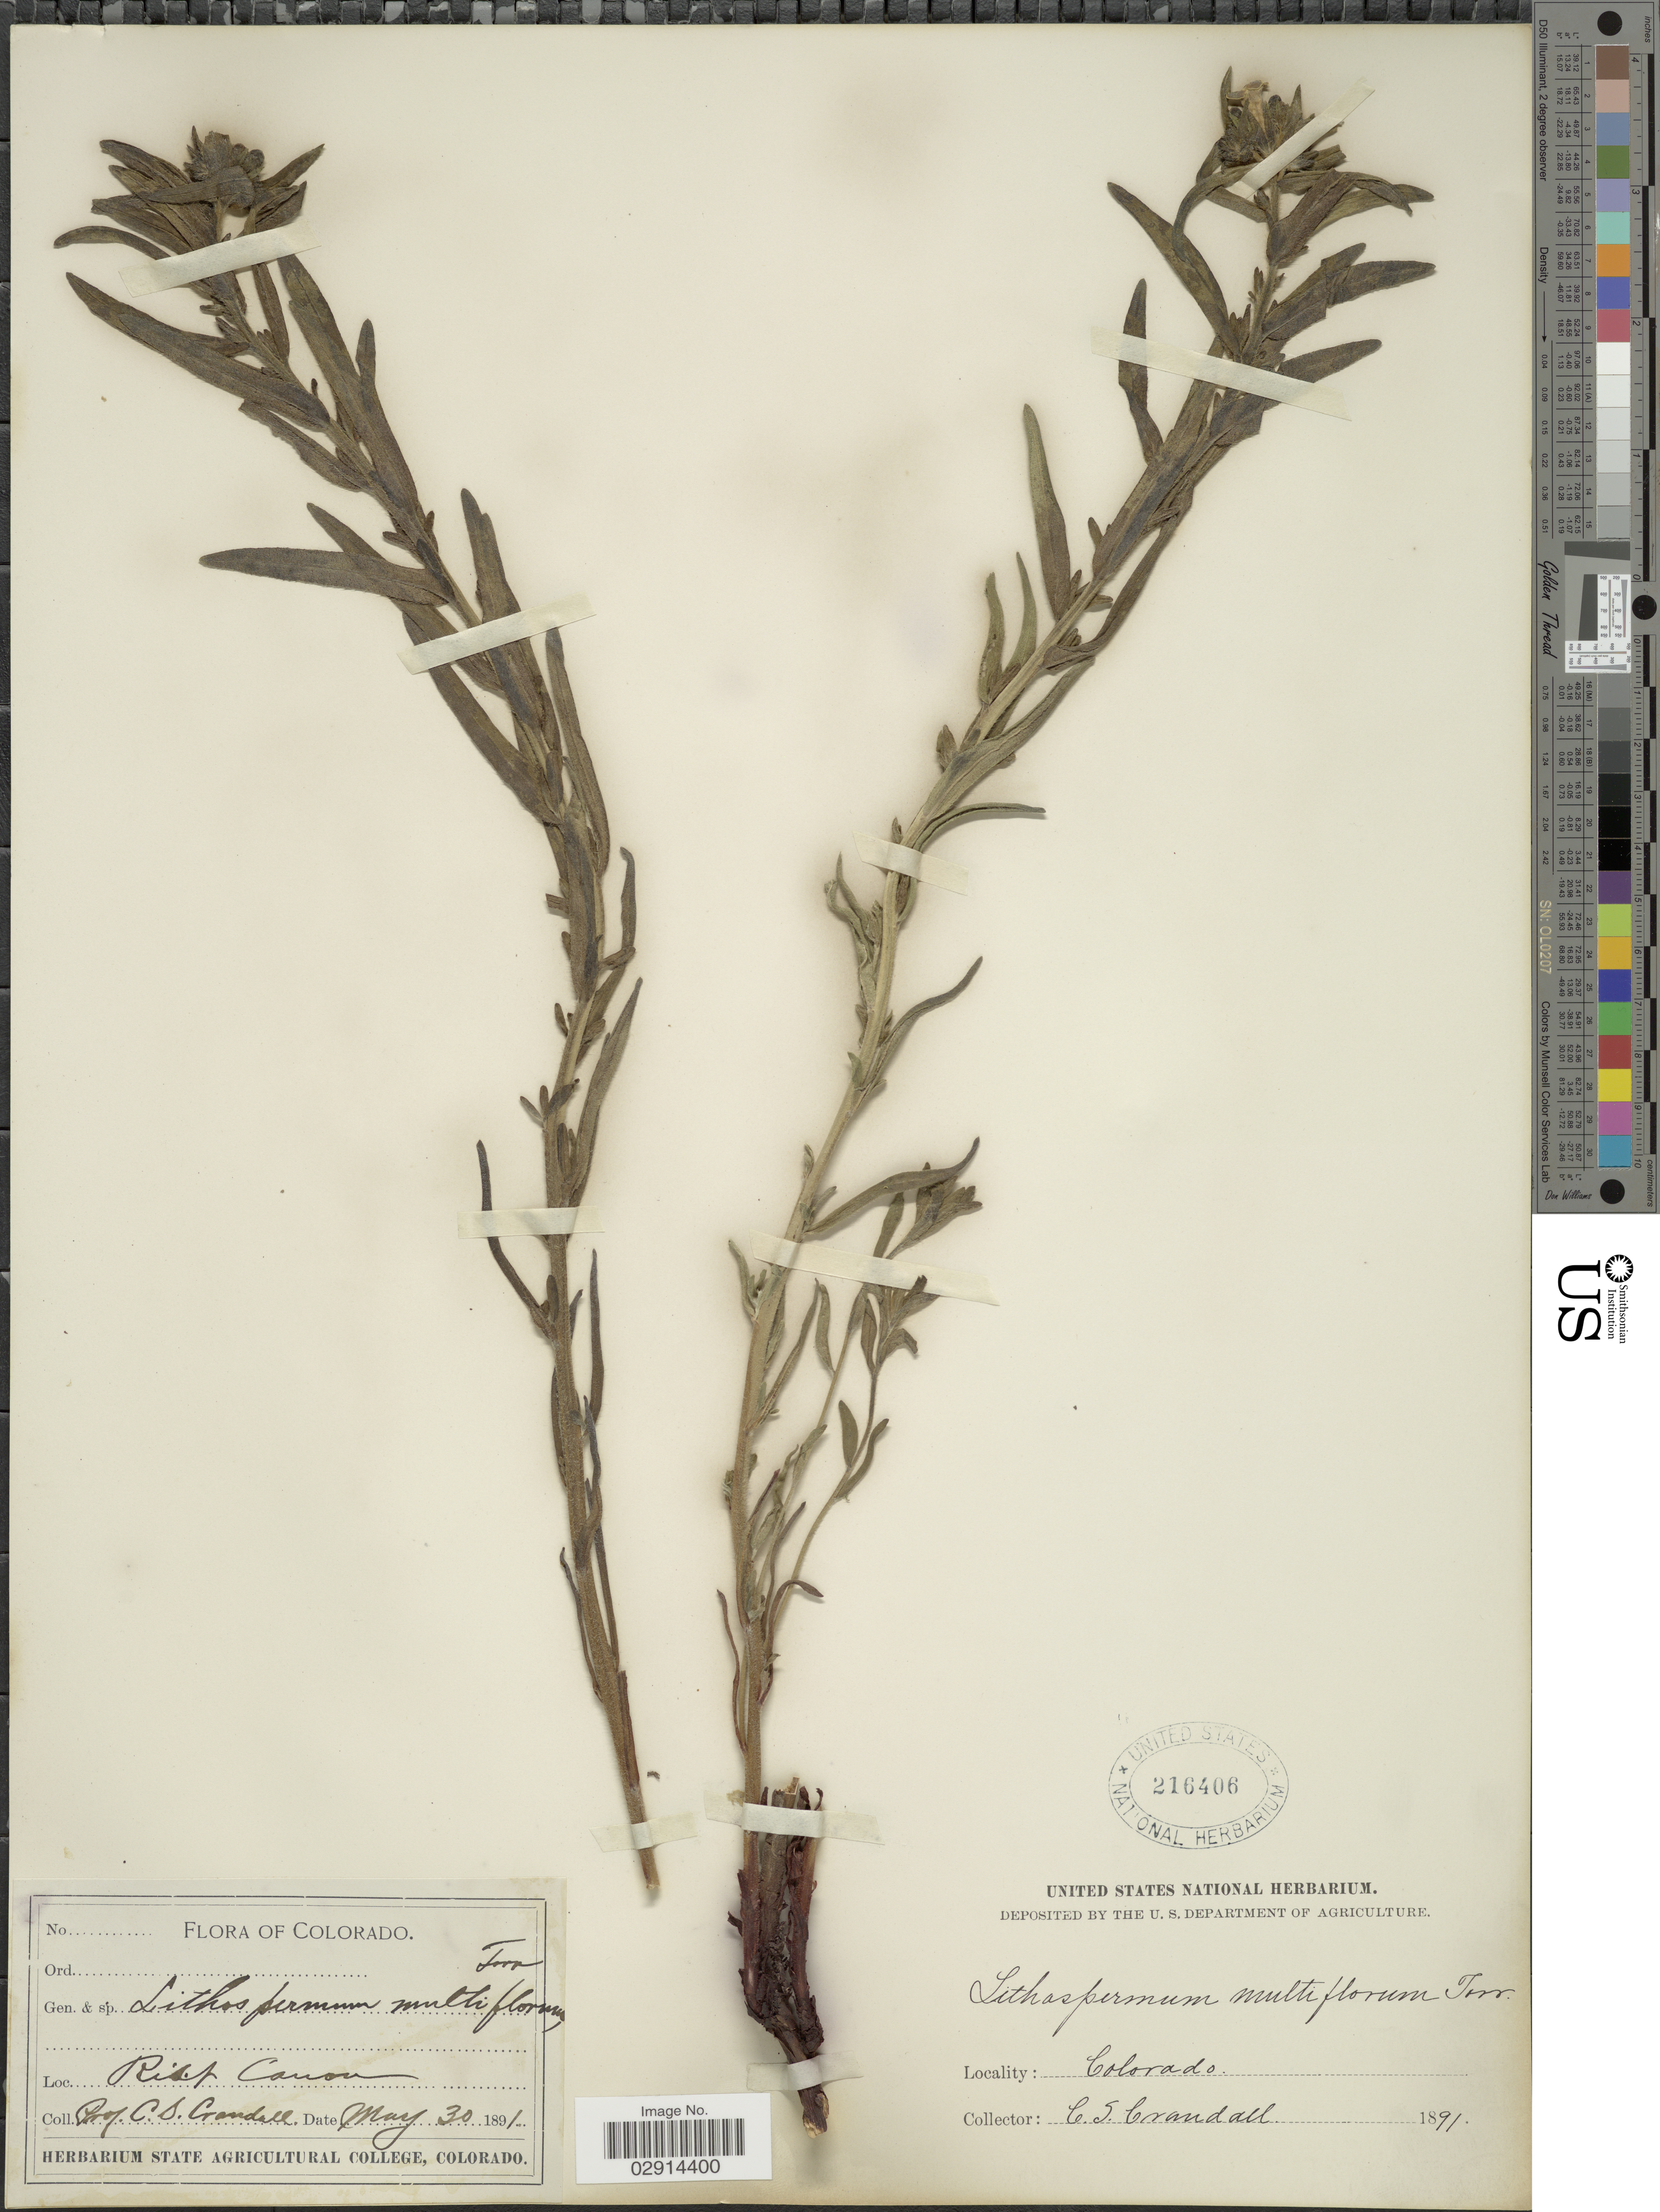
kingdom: Plantae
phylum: Tracheophyta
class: Magnoliopsida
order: Boraginales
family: Boraginaceae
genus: Lithospermum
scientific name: Lithospermum multiflorum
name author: Torr. ex A. Gray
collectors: C. Crandall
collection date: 1891-05-30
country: United States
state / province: Colorado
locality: Rist Canon.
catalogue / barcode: US 216406